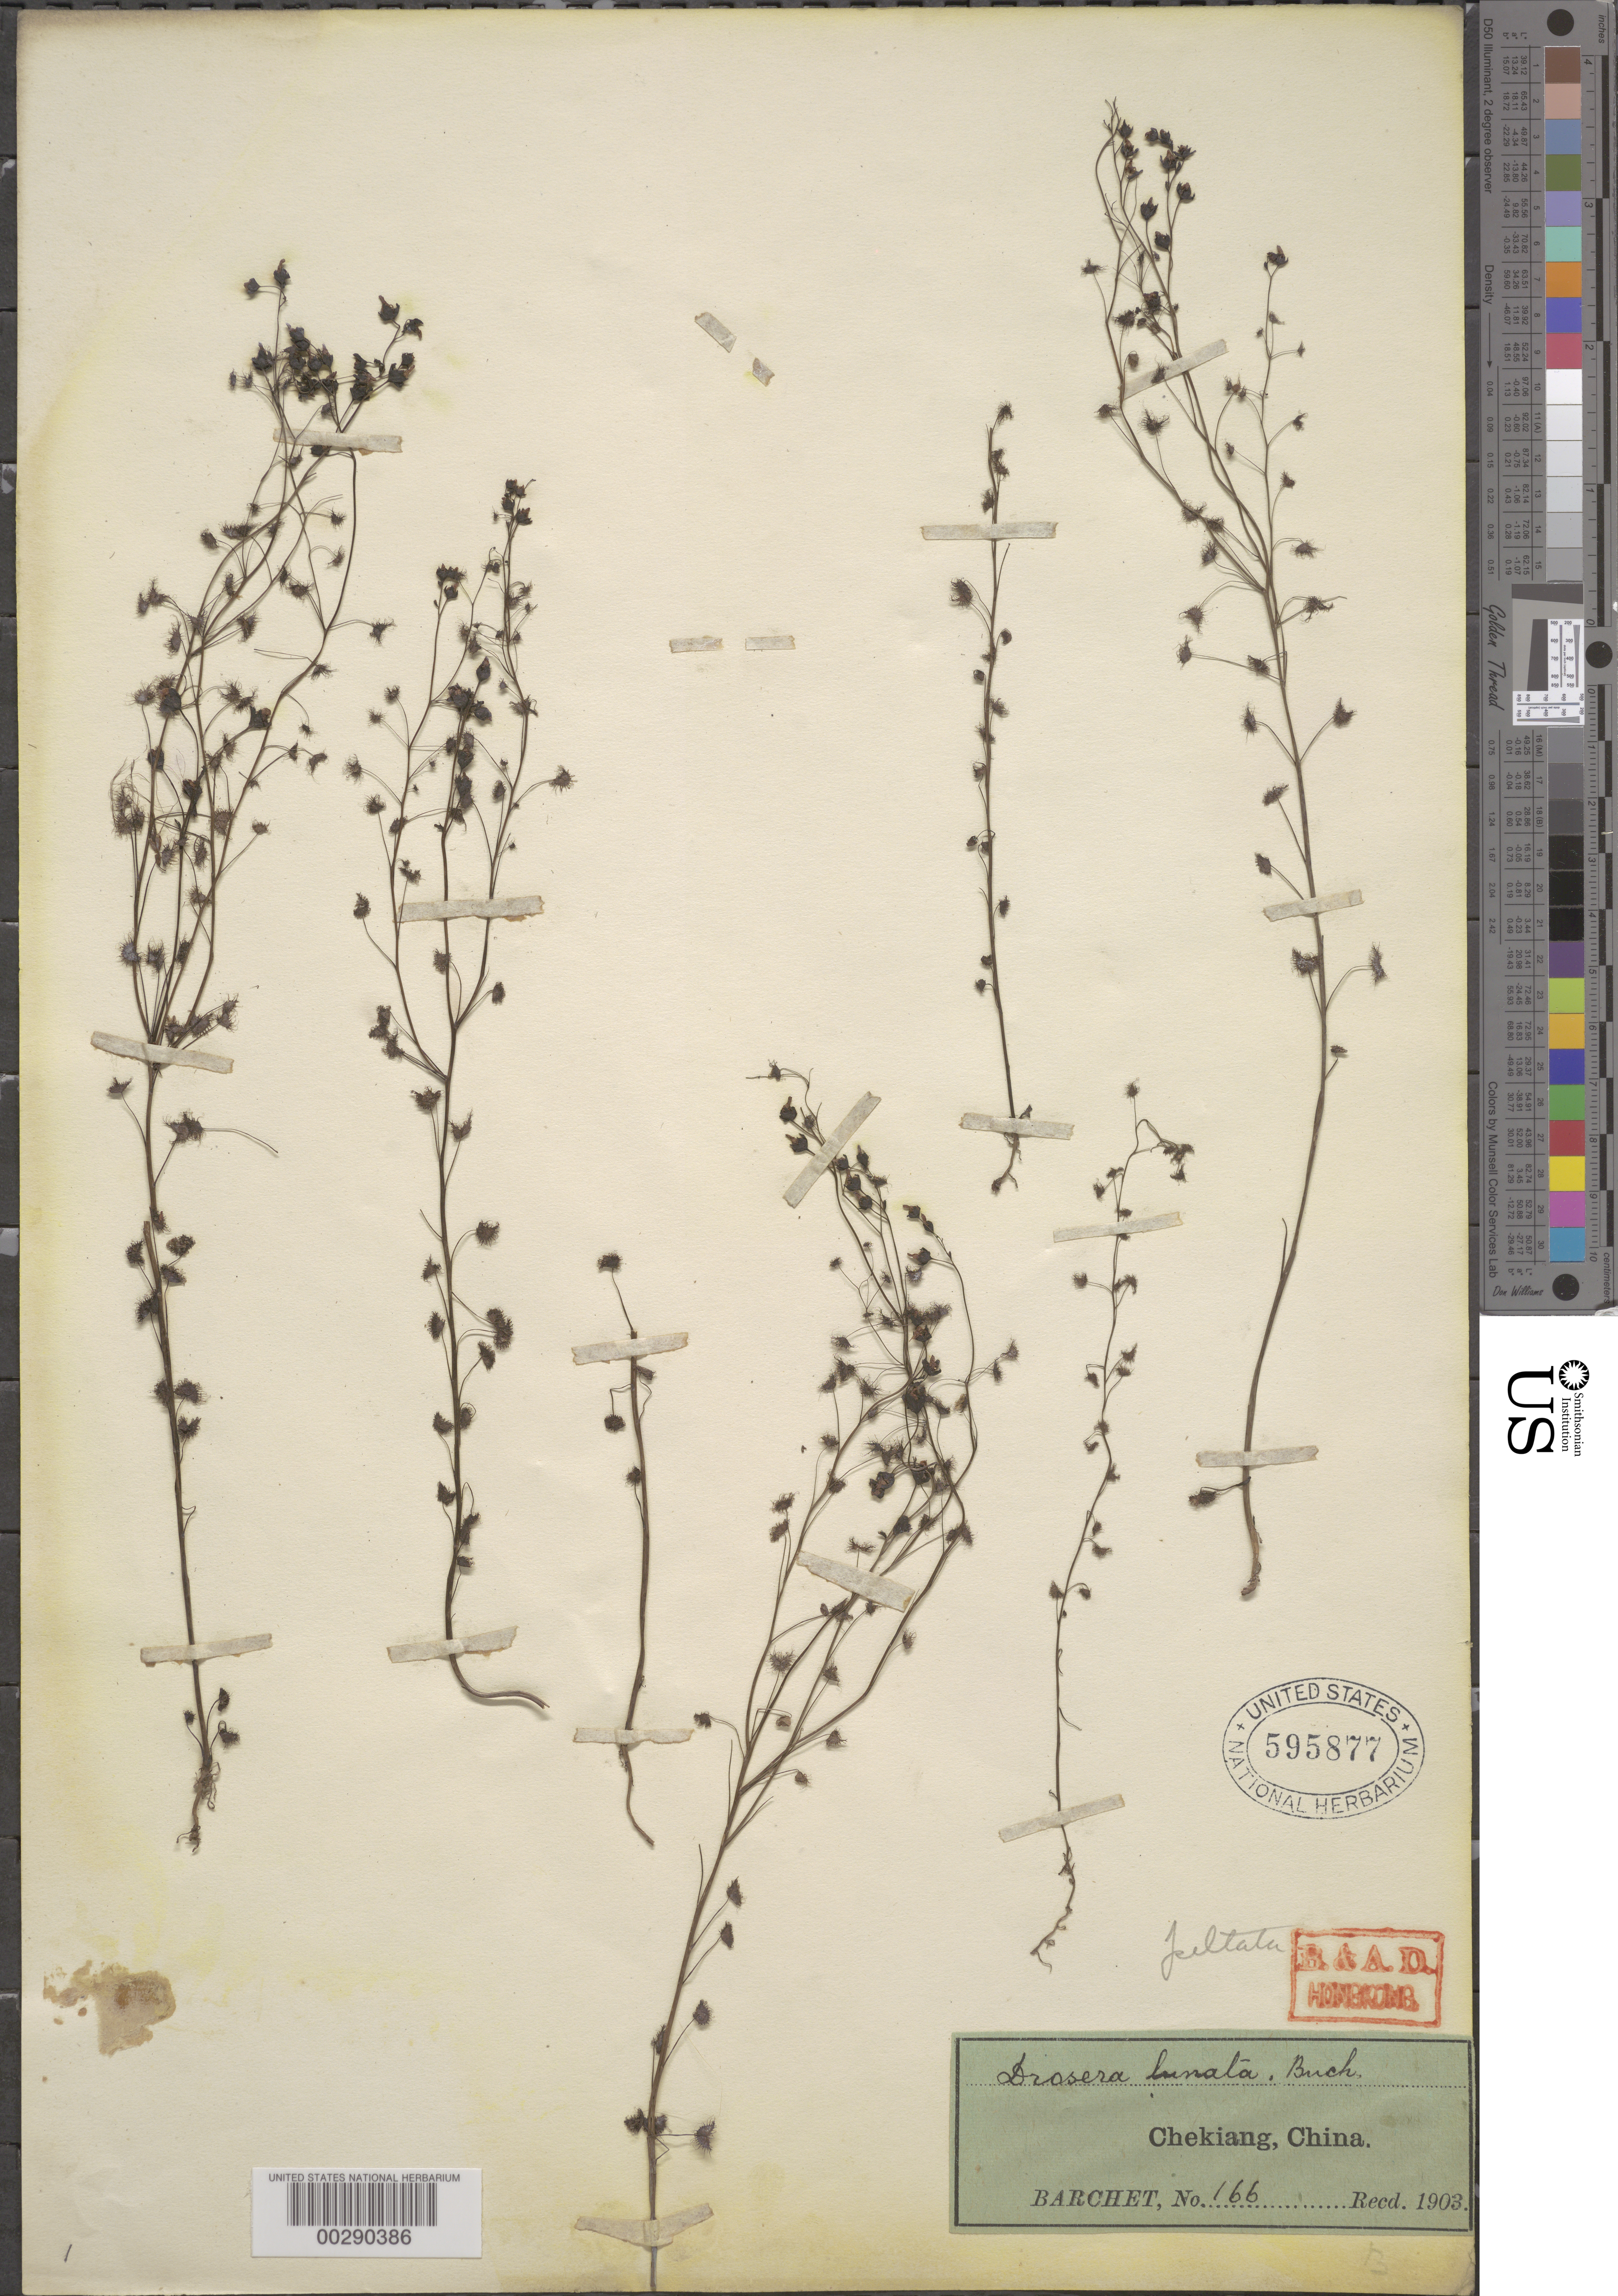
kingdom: Plantae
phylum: Tracheophyta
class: Magnoliopsida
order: Caryophyllales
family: Droseraceae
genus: Drosera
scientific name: Drosera peltata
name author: Sm. ex Willd.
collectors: S. P. Barchet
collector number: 166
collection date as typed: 1903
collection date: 1903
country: China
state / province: Zhejiang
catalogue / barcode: US 595877